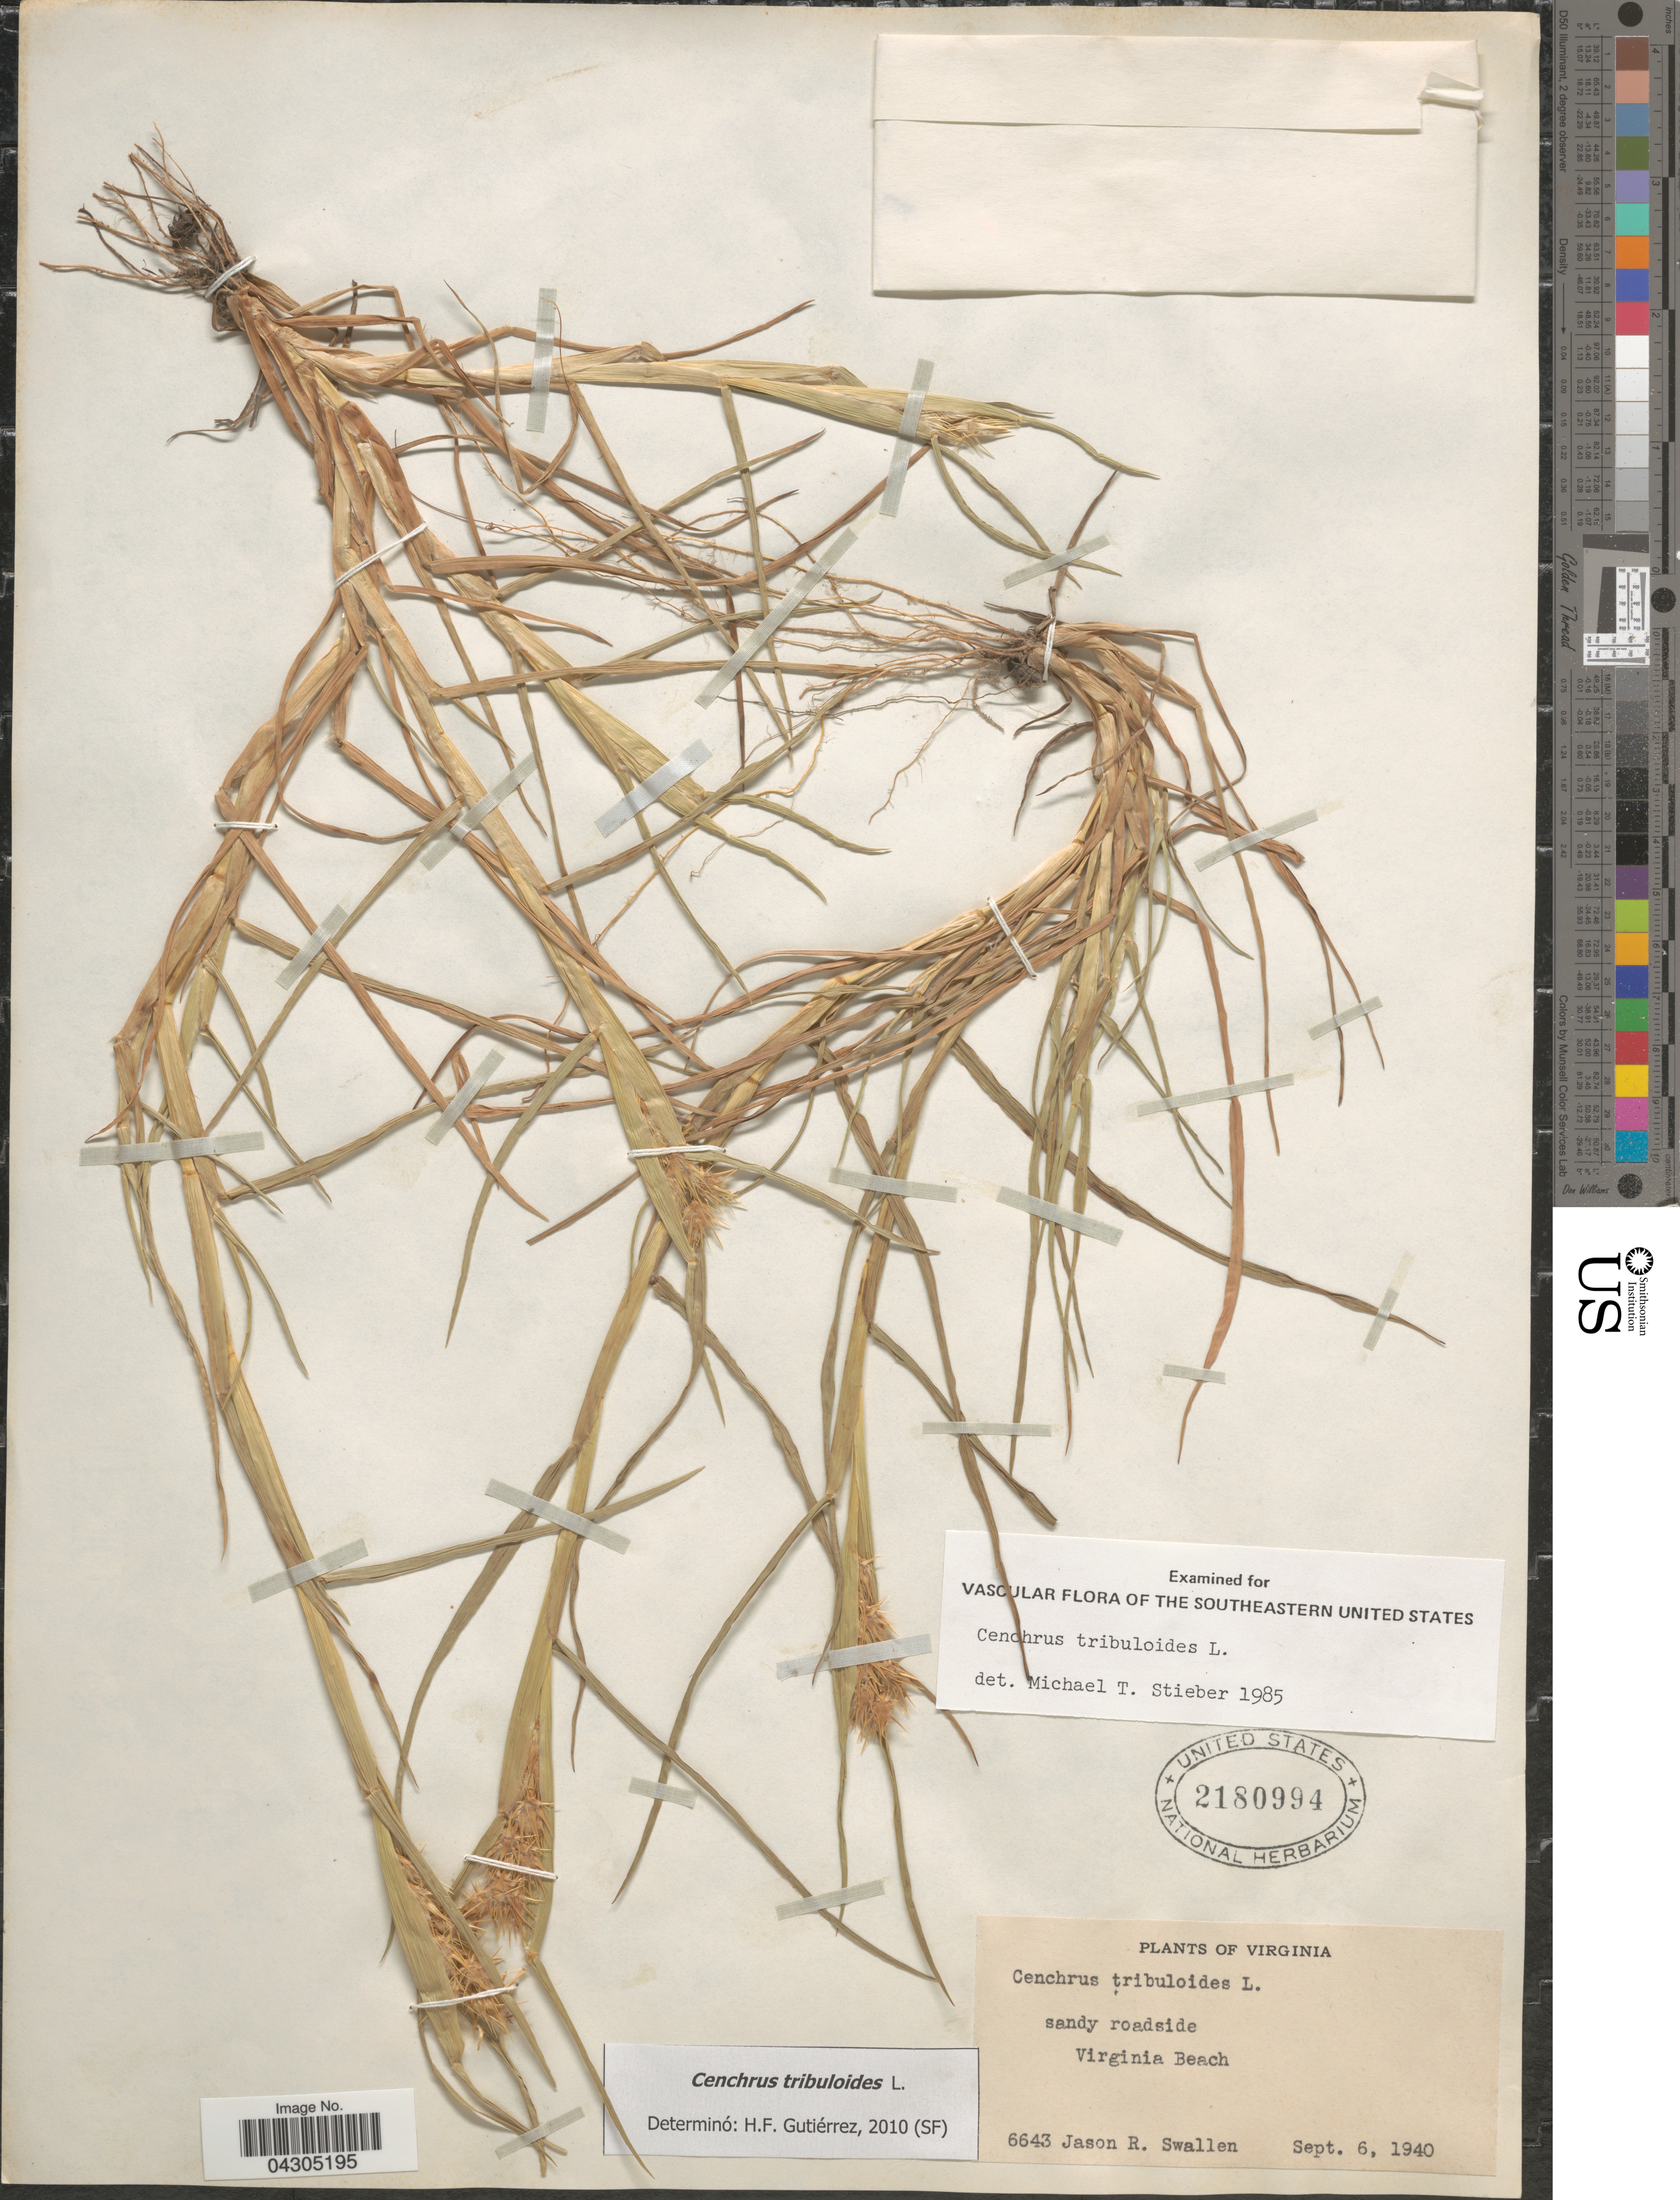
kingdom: Plantae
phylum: Tracheophyta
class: Liliopsida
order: Poales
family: Poaceae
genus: Cenchrus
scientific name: Cenchrus tribuloides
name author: L.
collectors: J. R. Swallen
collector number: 6643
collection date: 1940-09-06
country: United States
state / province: Virginia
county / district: City of Virginia Beach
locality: Virginia Beach.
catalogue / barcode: US 2180994